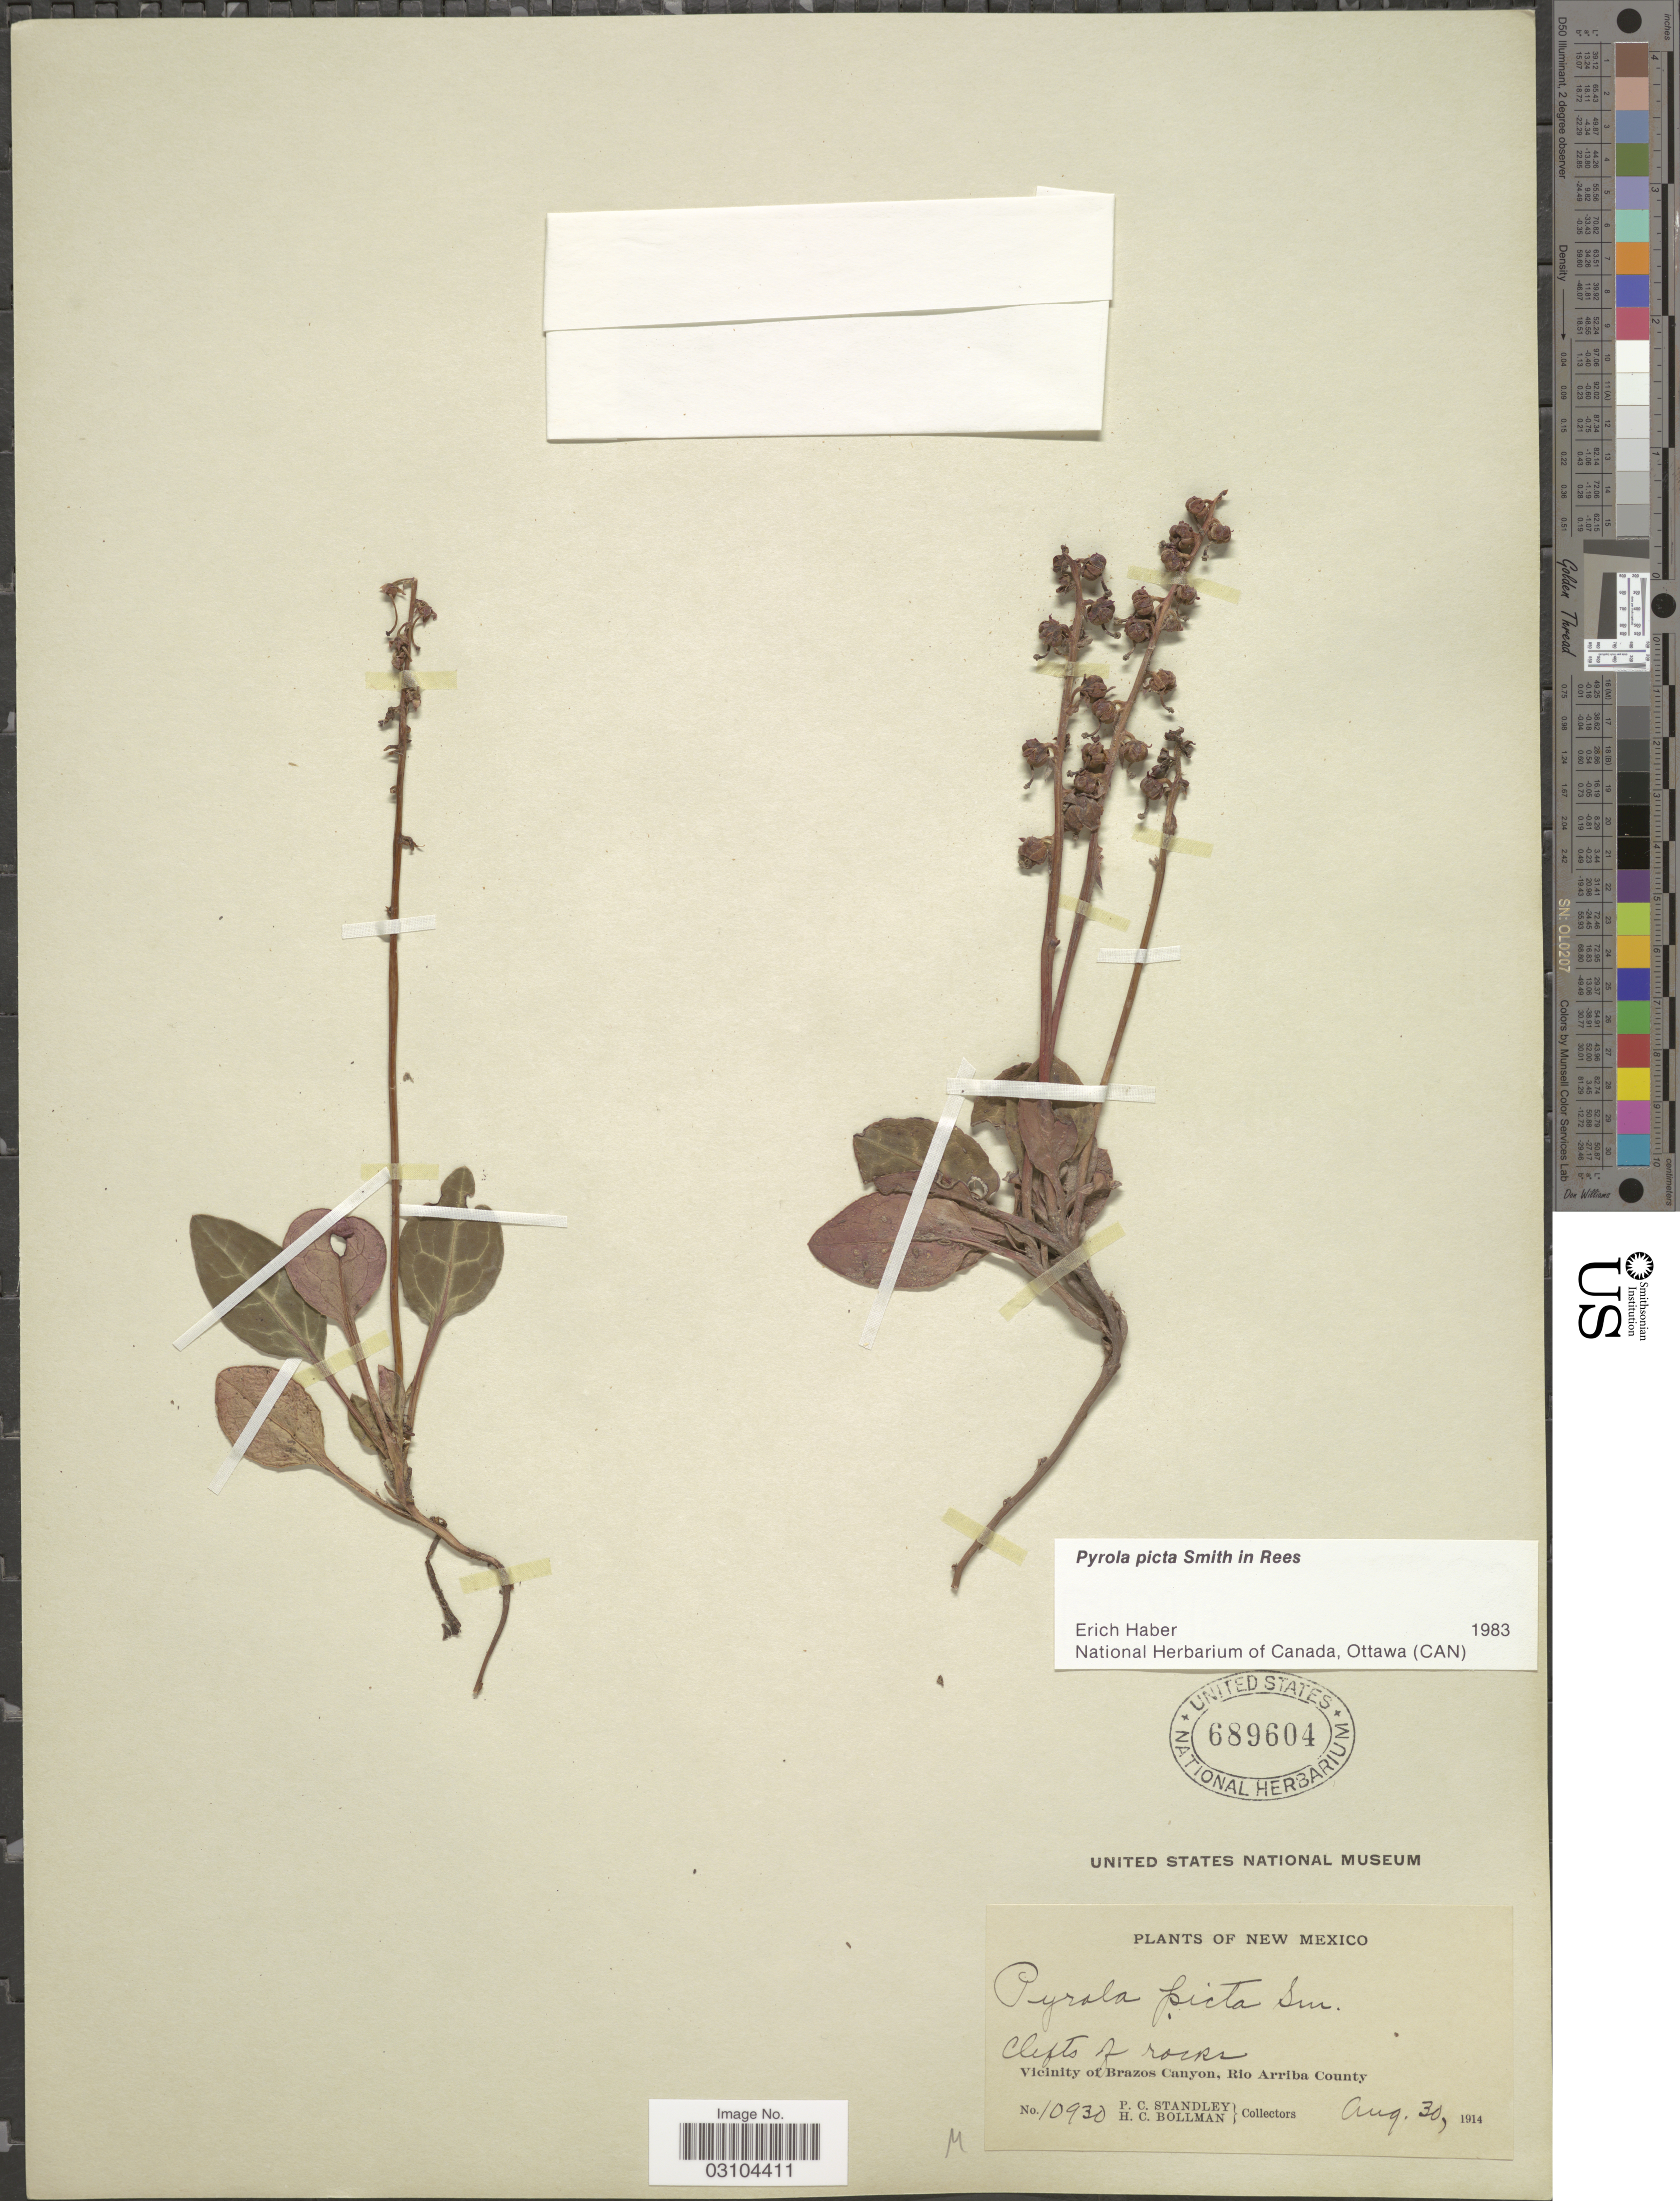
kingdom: Plantae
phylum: Tracheophyta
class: Magnoliopsida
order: Ericales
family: Ericaceae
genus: Pyrola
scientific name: Pyrola picta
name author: Sm. in Rees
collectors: P. C. Standley & H. C. Bollman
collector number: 10930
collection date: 1914-08-30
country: United States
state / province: New Mexico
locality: Vicinity of Brazos Canyon, Rio Arriba County.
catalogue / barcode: US 689604